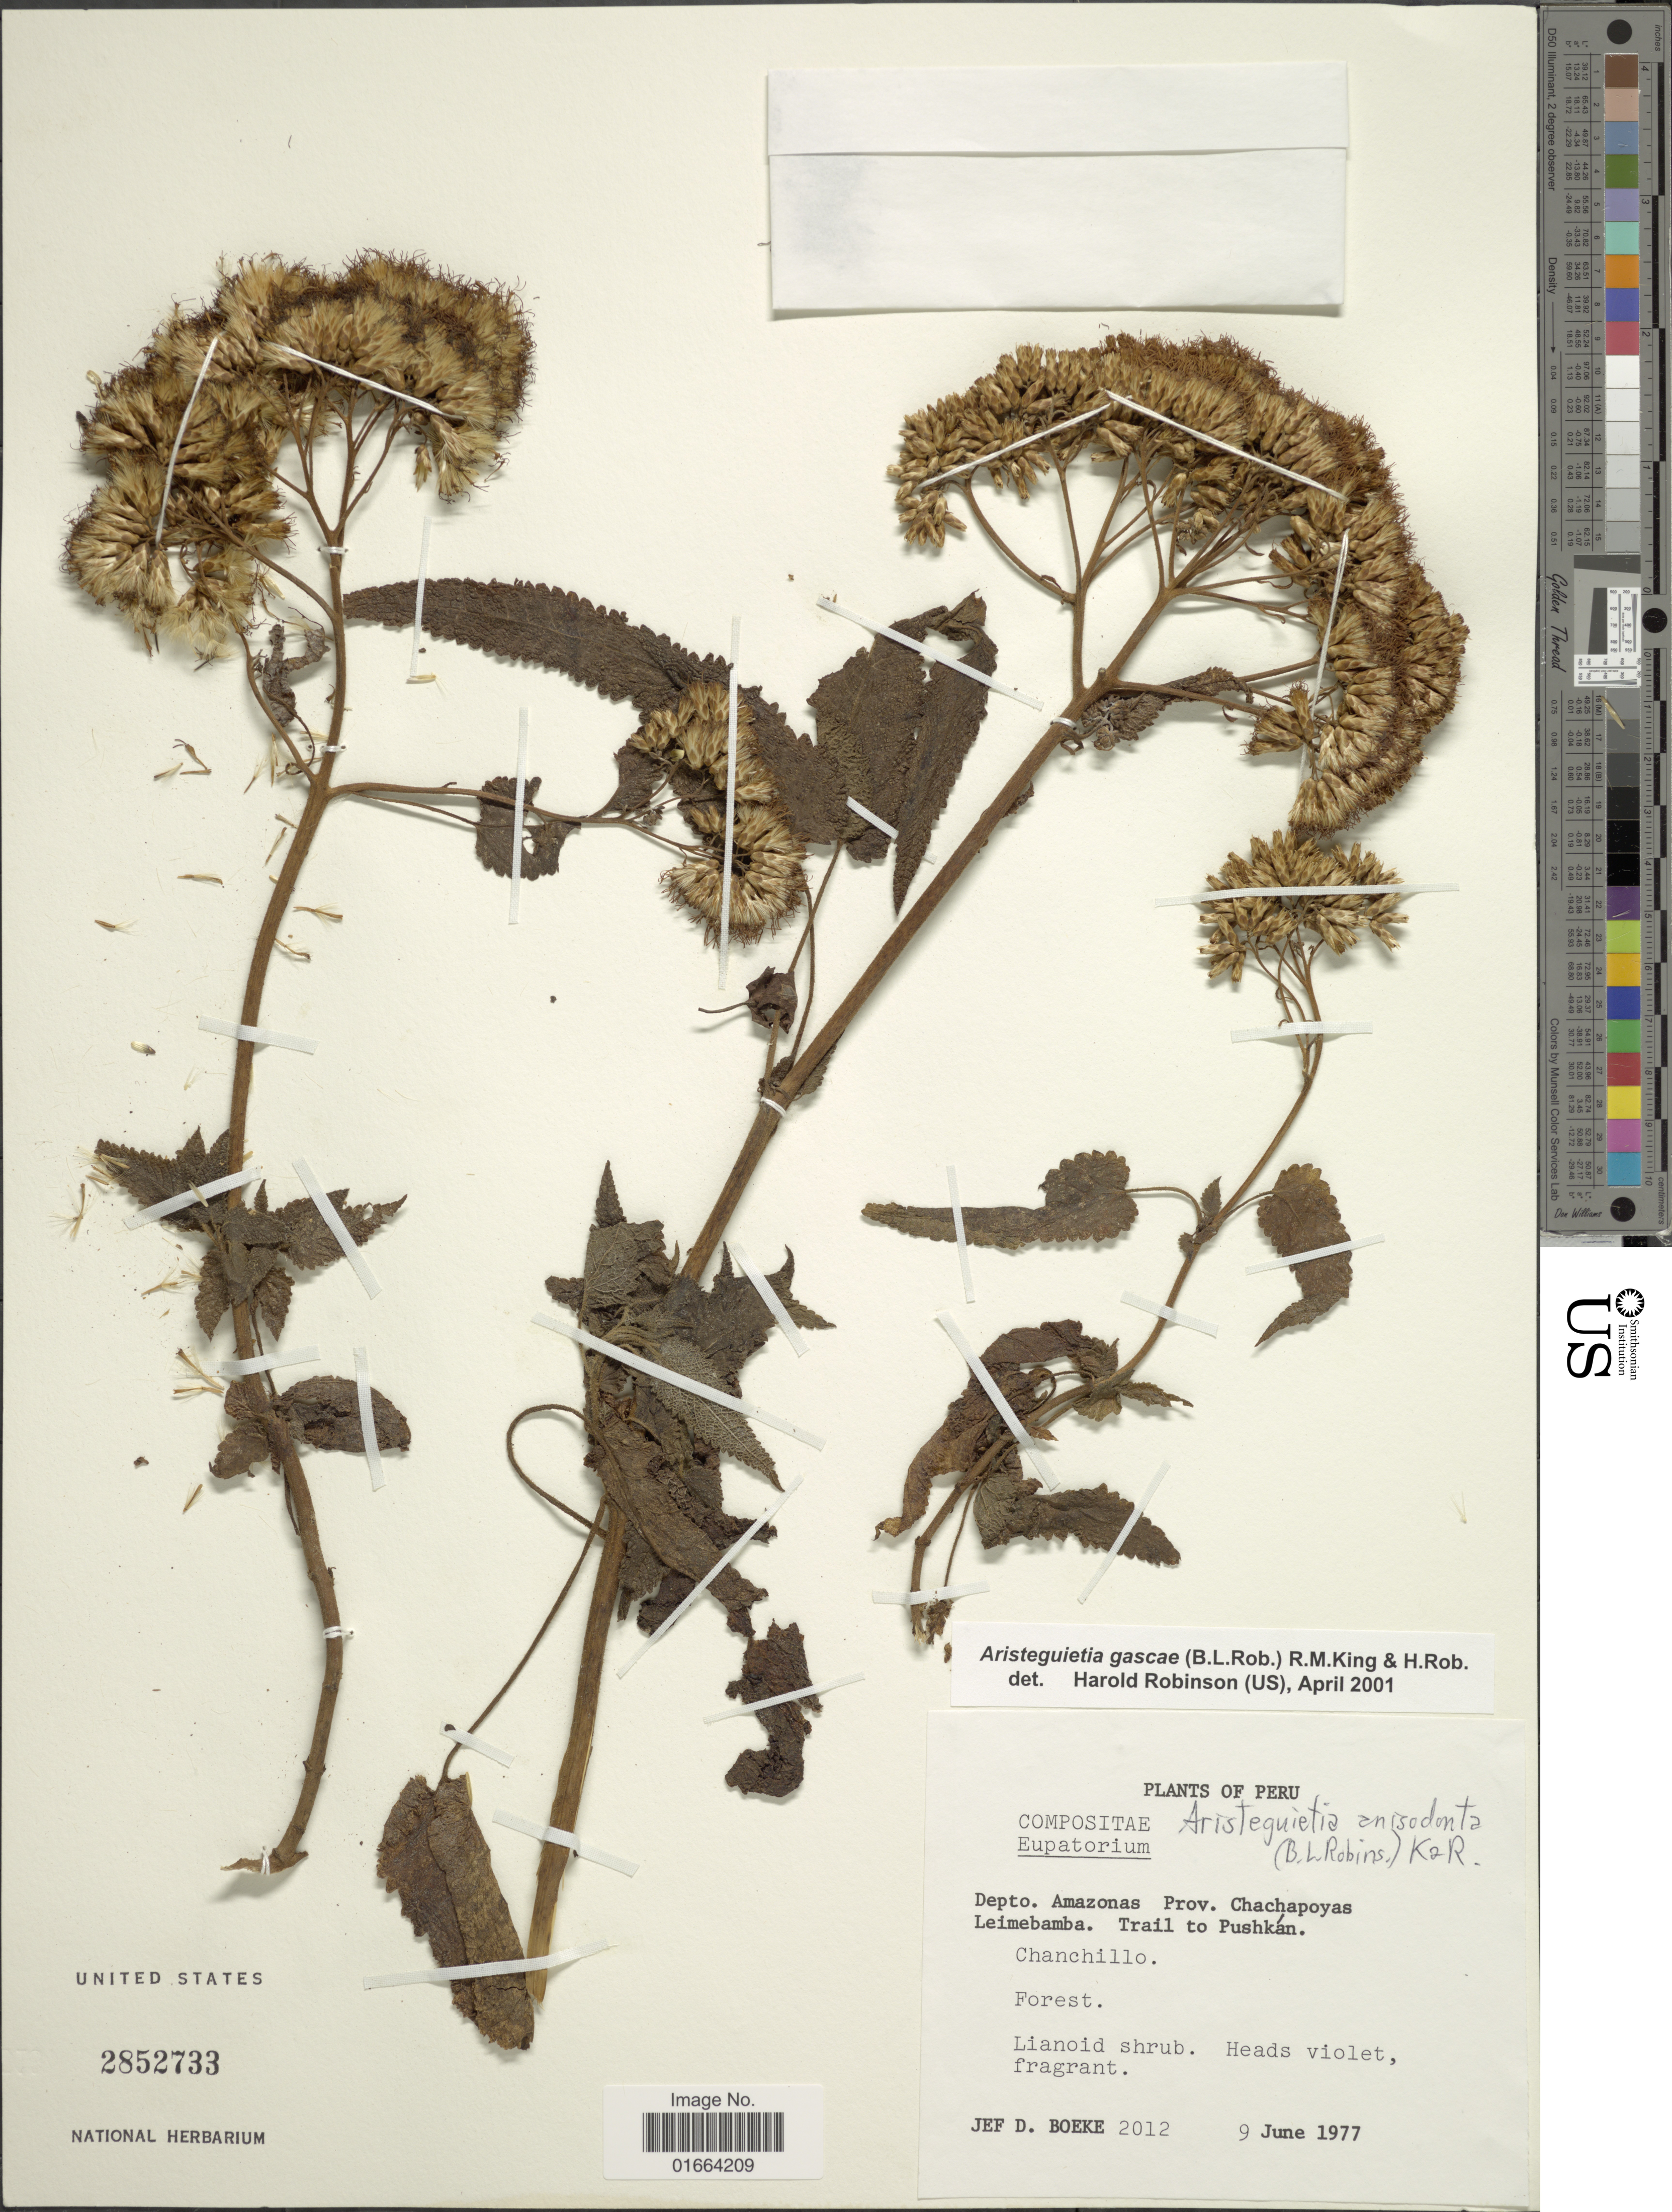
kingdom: Plantae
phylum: Tracheophyta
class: Magnoliopsida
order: Asterales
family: Asteraceae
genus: Aristeguietia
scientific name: Aristeguietia gascae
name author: (B.L. Rob.) R.M. King & H. Rob.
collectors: J. D. Boeke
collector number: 2012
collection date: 1977-06-09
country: Peru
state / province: Amazonas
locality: Prov. Chachapoyas Leimebamba. Trail to Pushkán. Chanchillo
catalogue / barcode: US 2852733